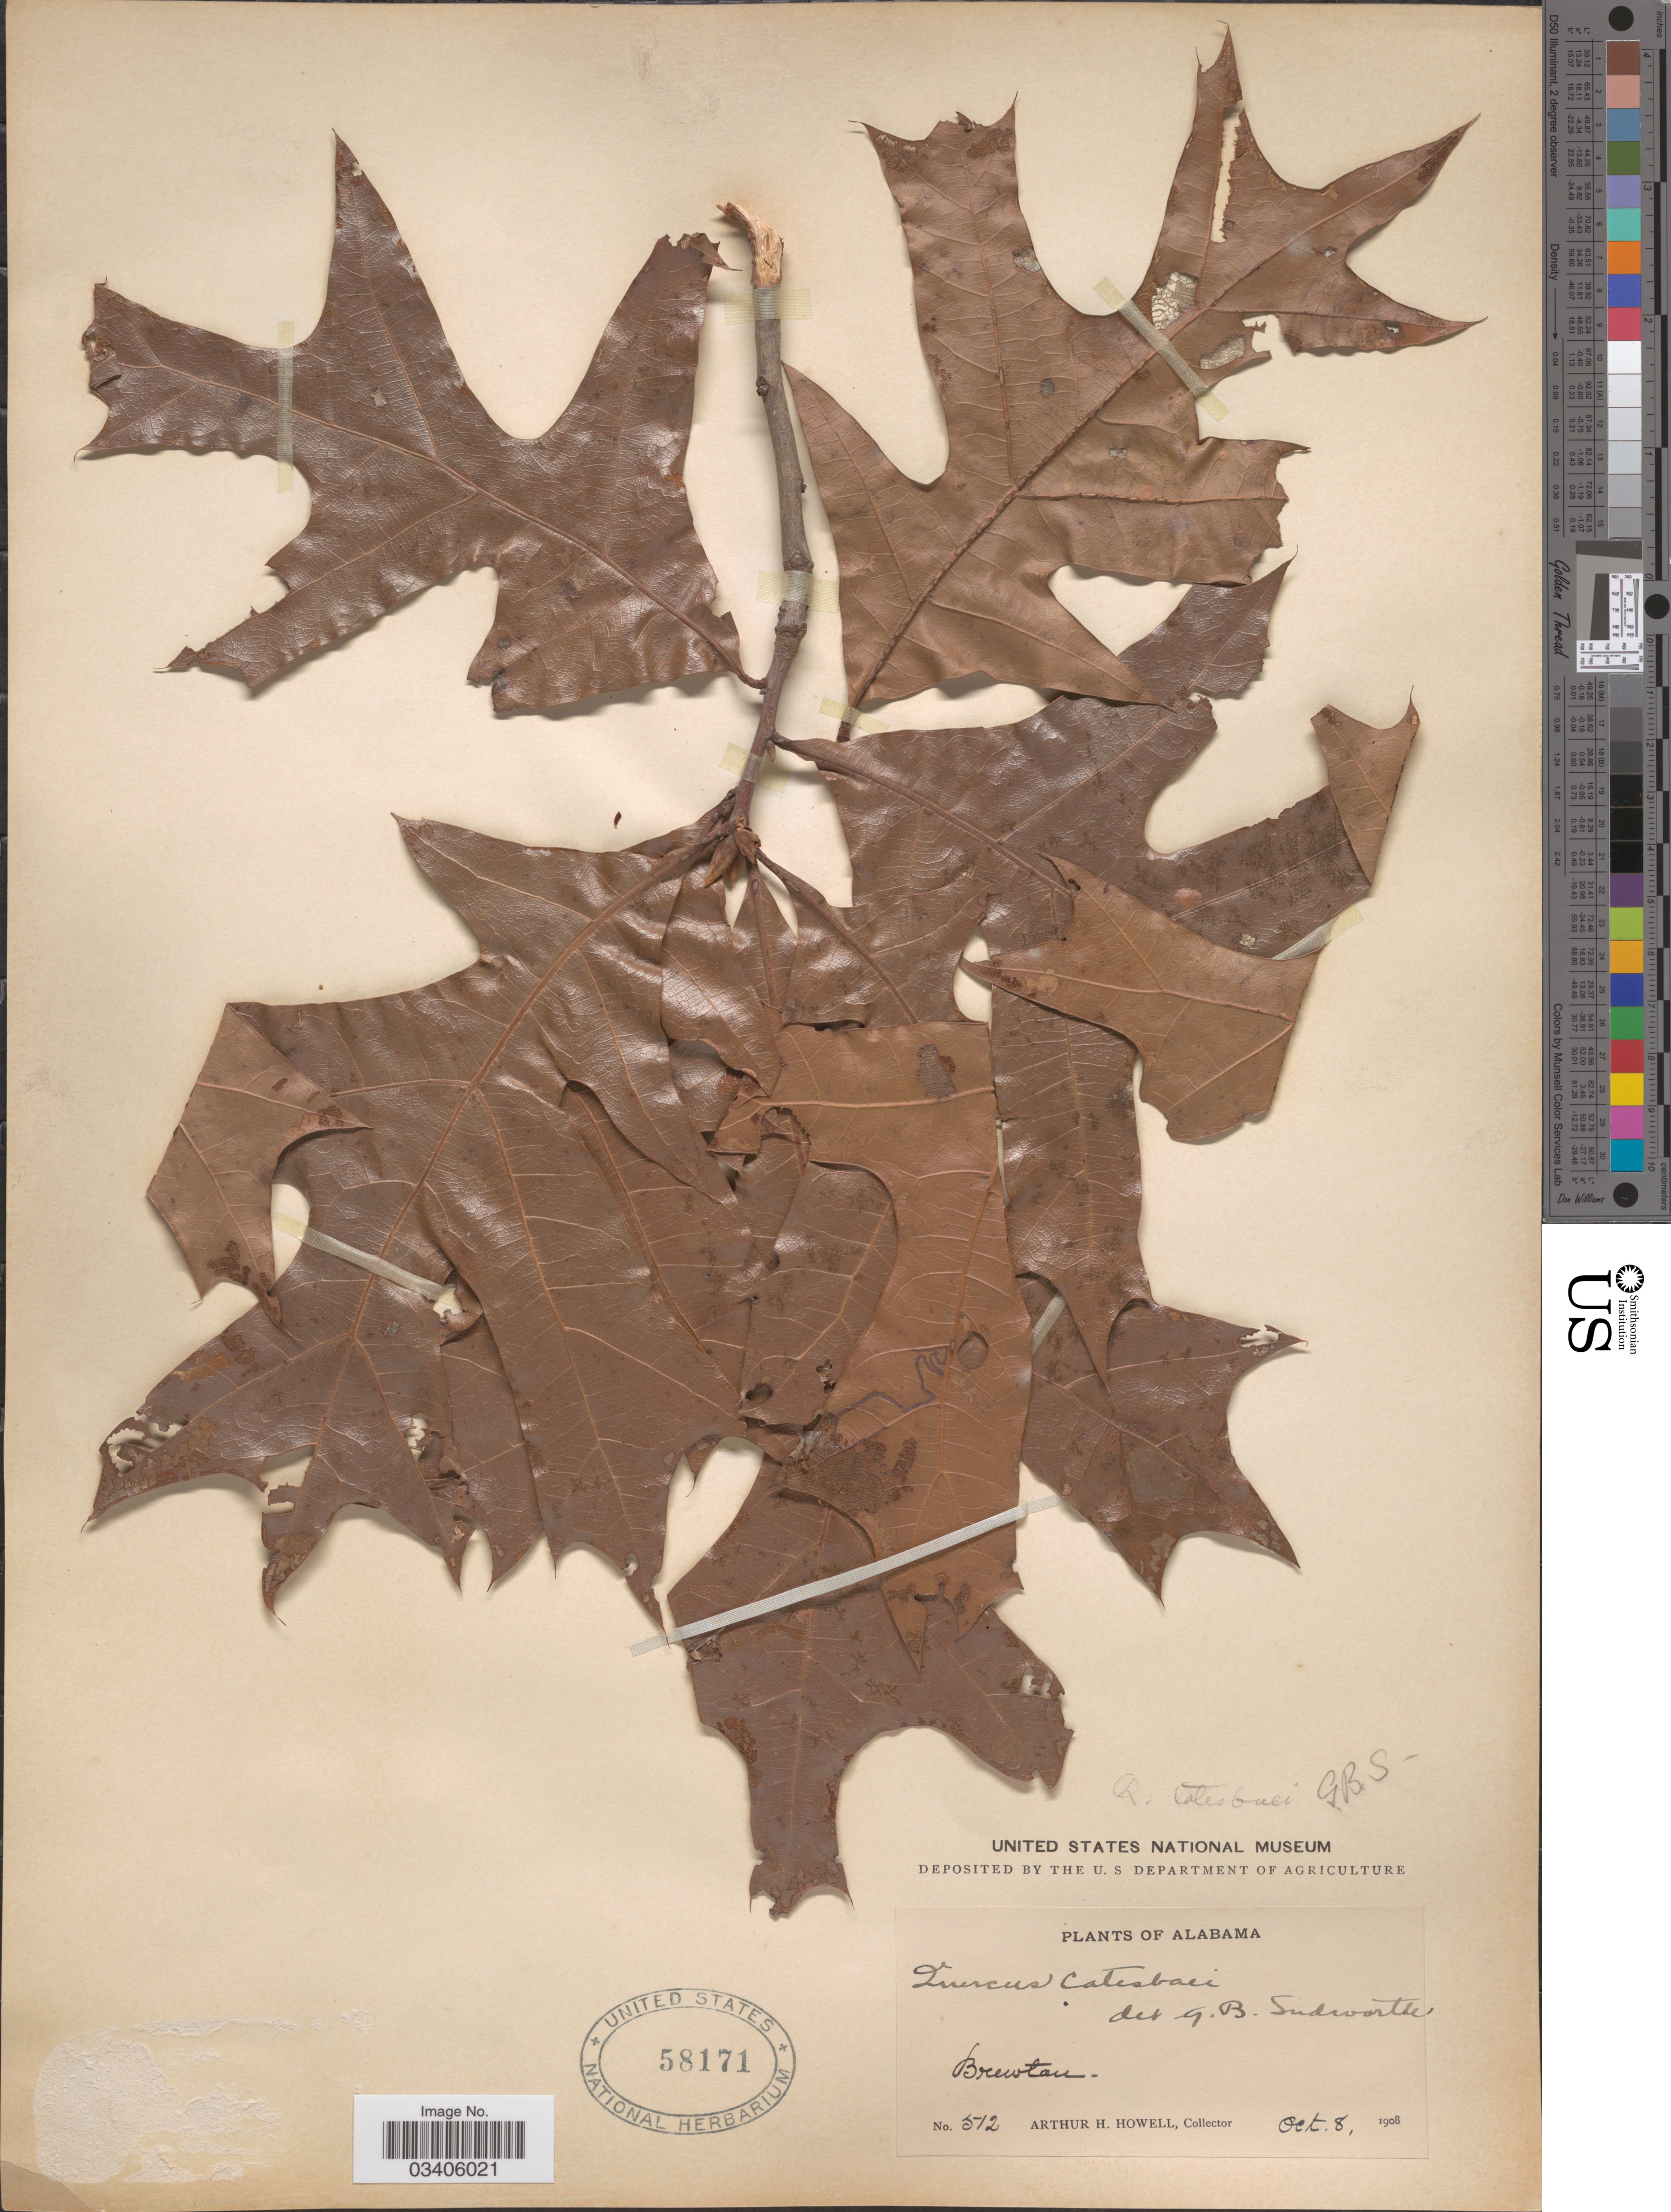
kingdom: Plantae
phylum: Tracheophyta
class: Magnoliopsida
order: Fagales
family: Fagaceae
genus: Quercus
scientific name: Quercus laevis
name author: Walter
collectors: A. H. Howell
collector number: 512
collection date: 1908-10-08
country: United States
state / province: Alabama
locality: Brewton.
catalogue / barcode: US 58171